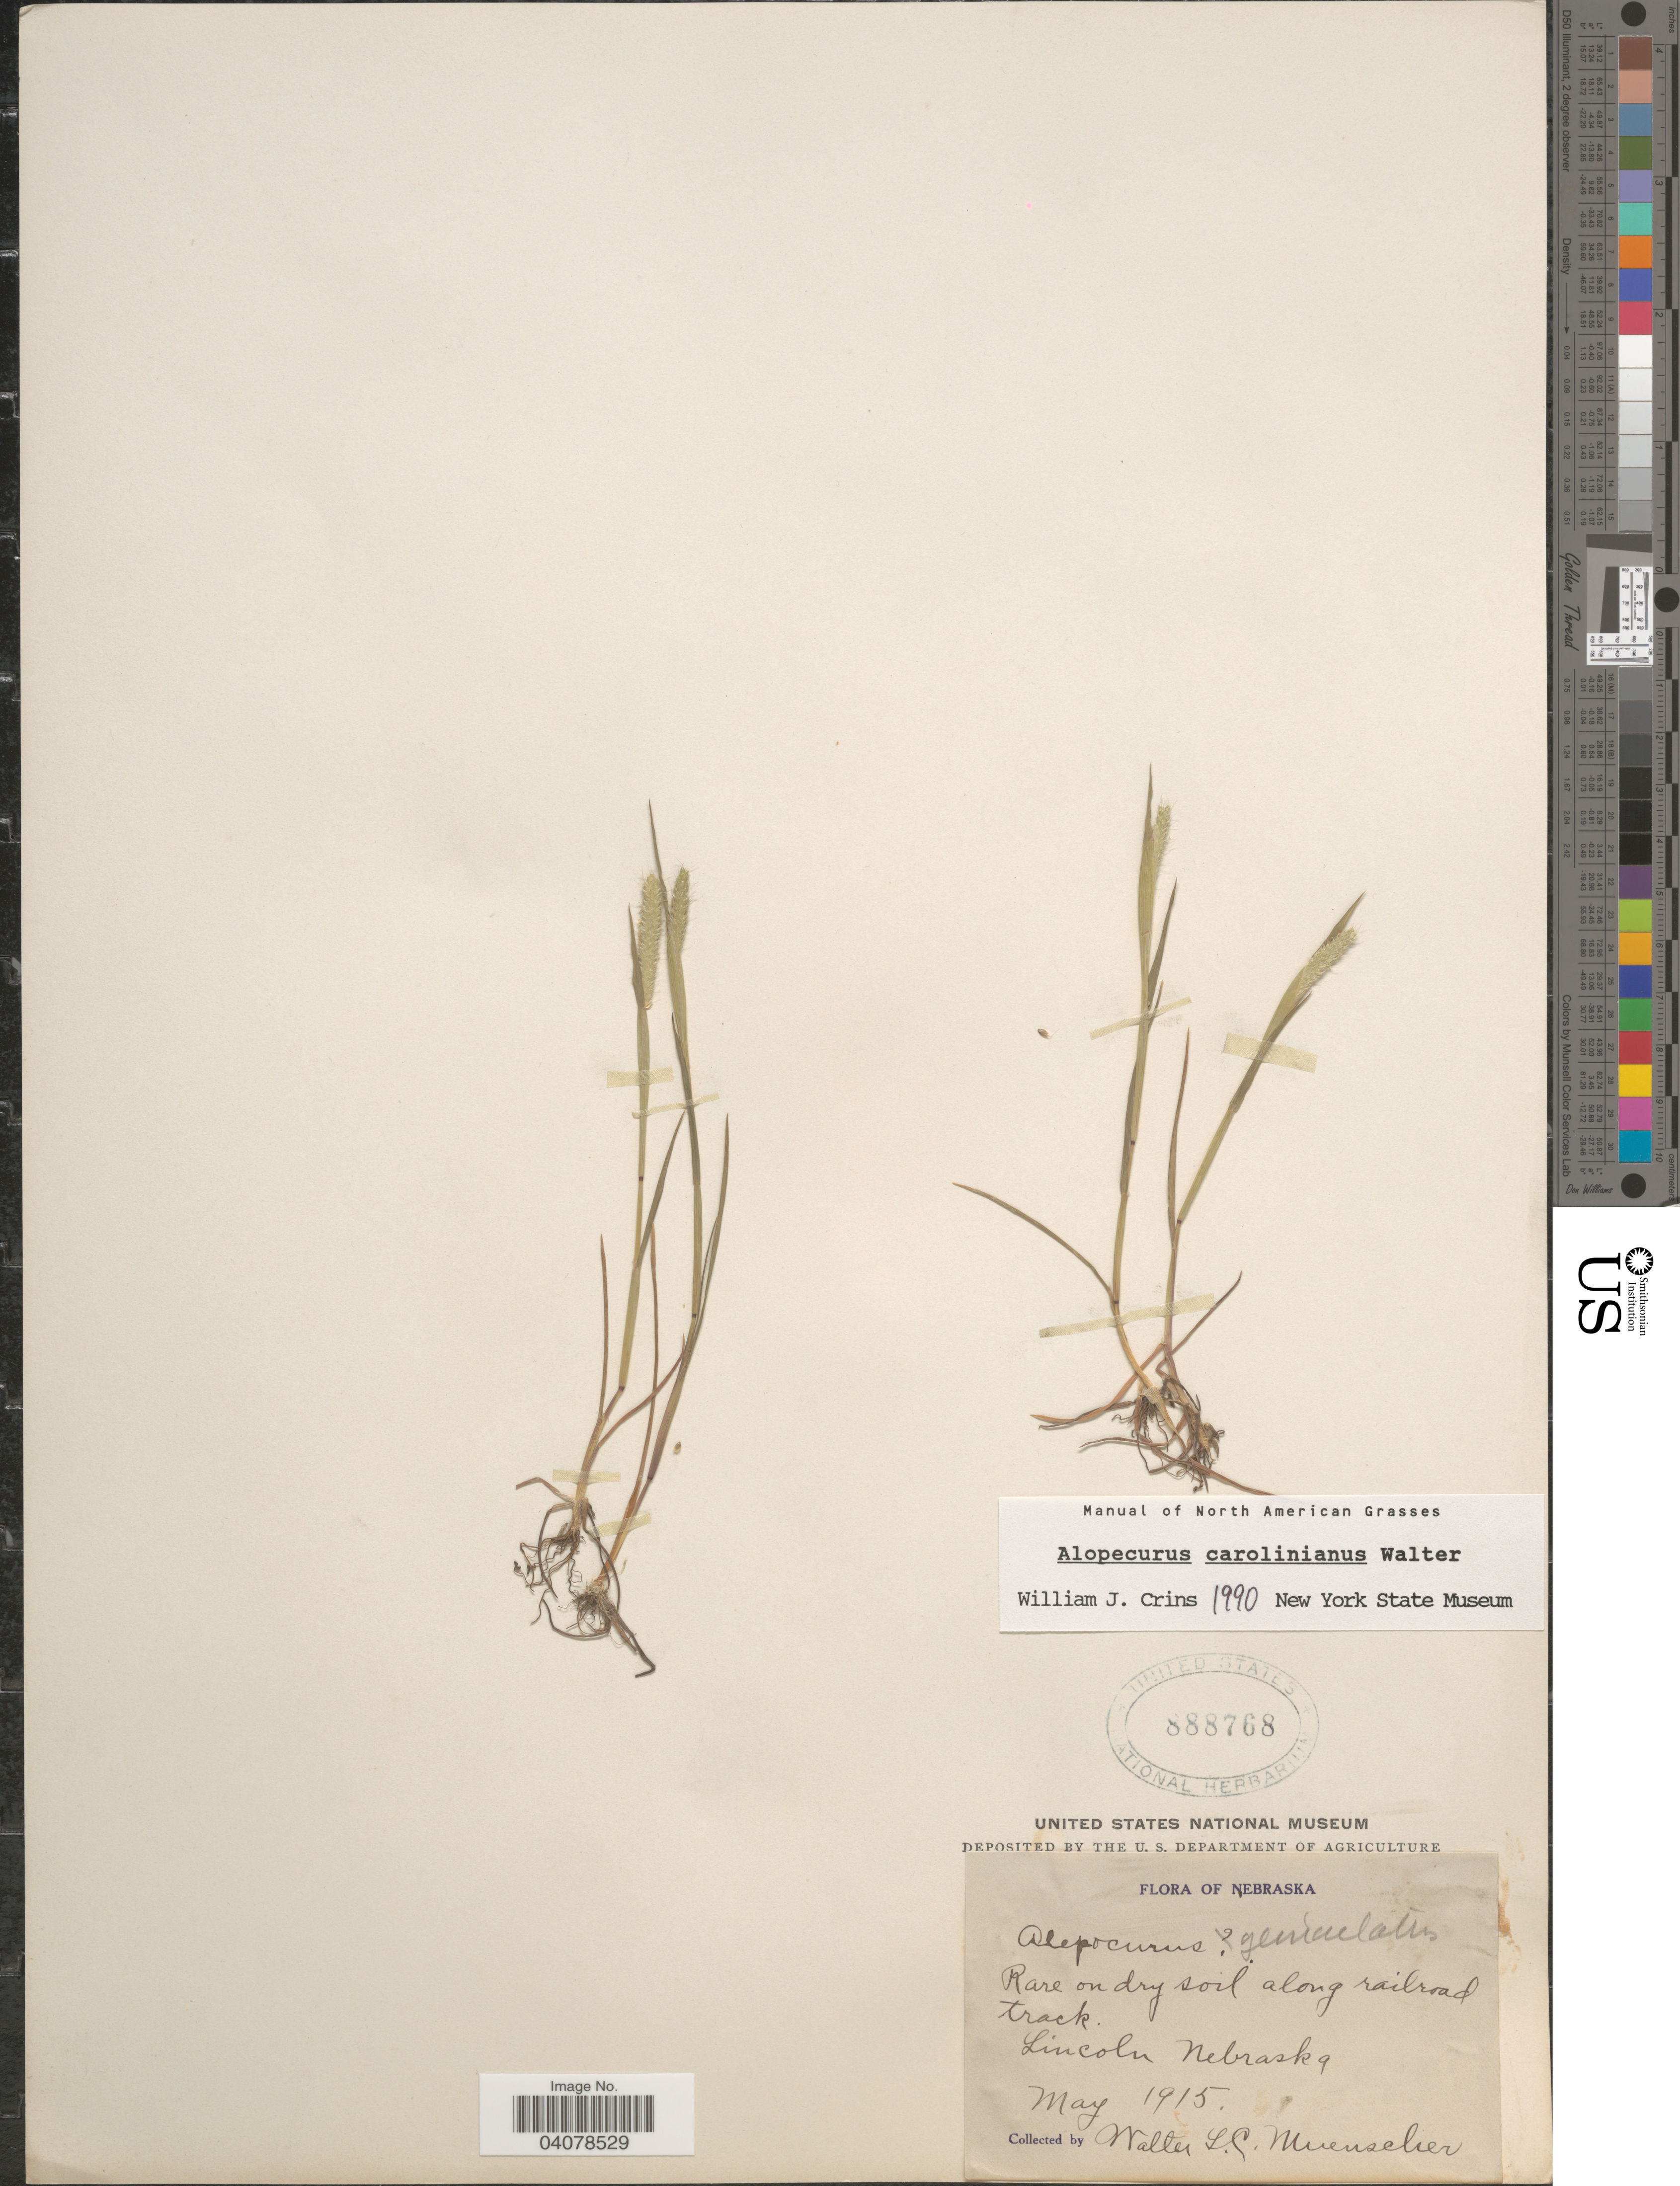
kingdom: Plantae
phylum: Tracheophyta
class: Liliopsida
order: Poales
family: Poaceae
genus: Alopecurus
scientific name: Alopecurus carolinianus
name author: Walter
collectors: W. Muenscher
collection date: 1915-05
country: United States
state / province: Nebraska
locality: Rare on dry soil along railroad track. Lincoln Nebraska.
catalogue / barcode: US 888768